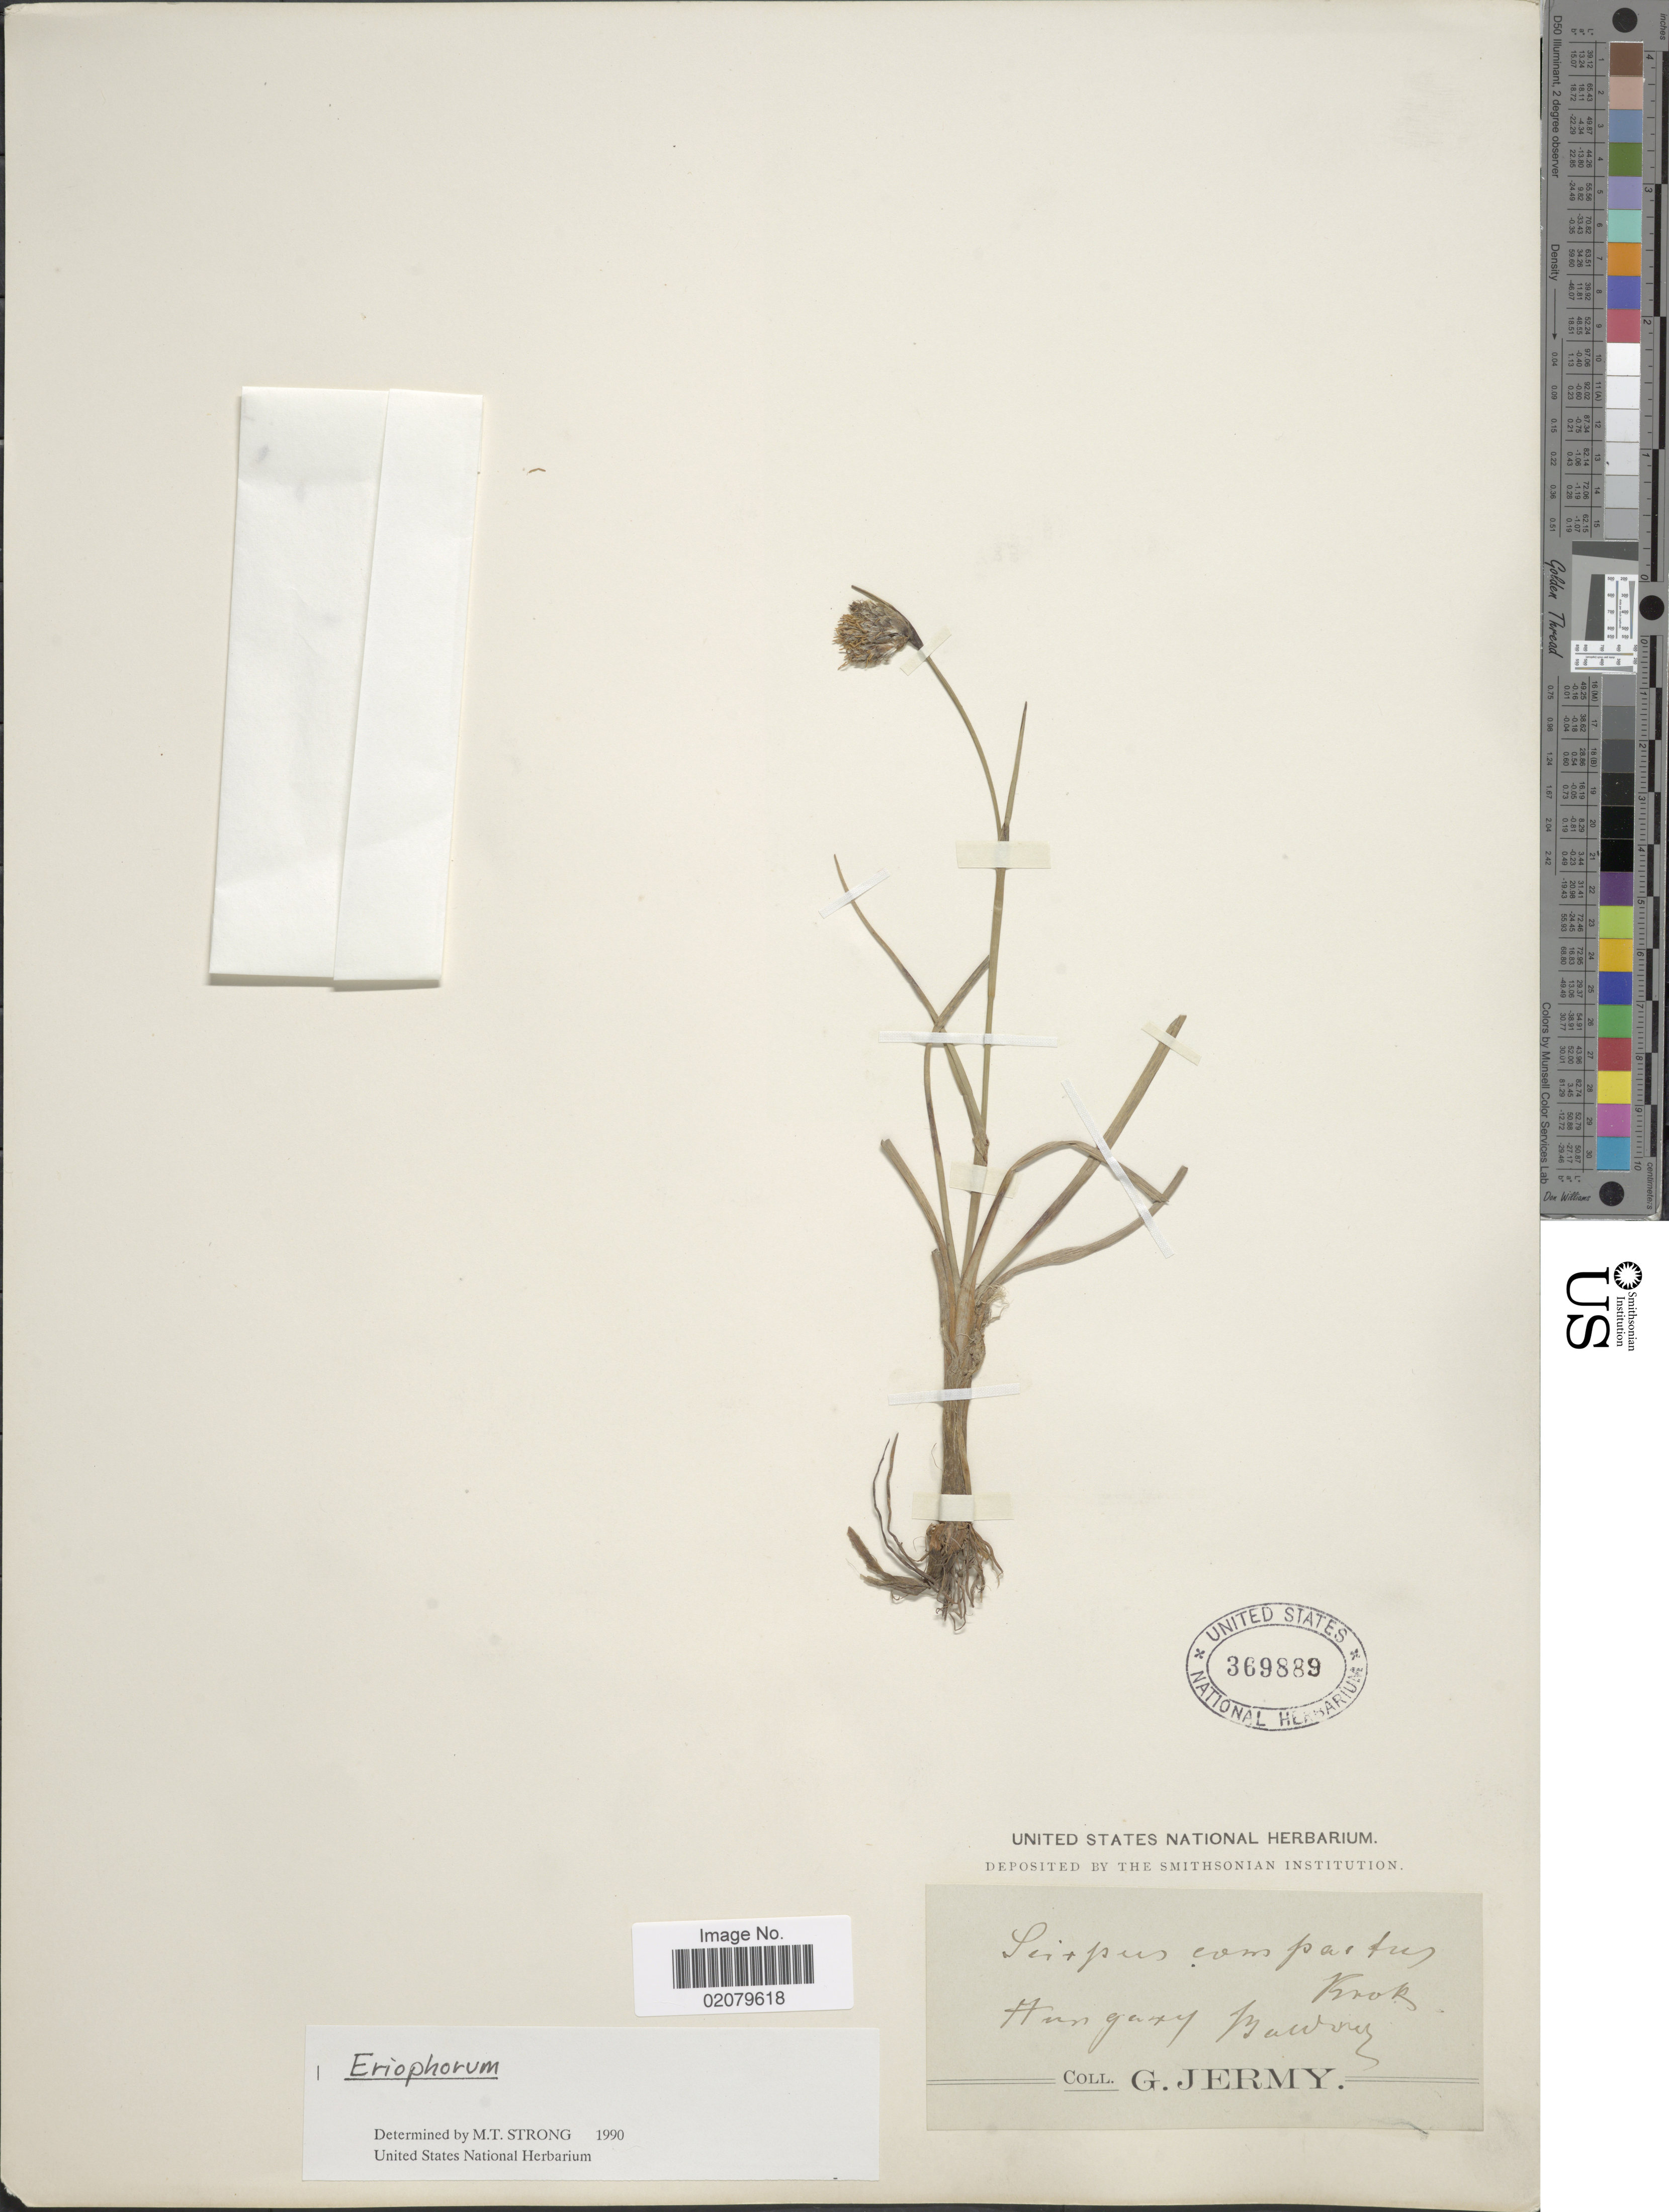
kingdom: Plantae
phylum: Tracheophyta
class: Liliopsida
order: Poales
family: Cyperaceae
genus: Eriophorum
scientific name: Eriophorum sp.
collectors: G. Jermy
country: Hungary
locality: Bawuy [interpreted]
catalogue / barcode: US 369889